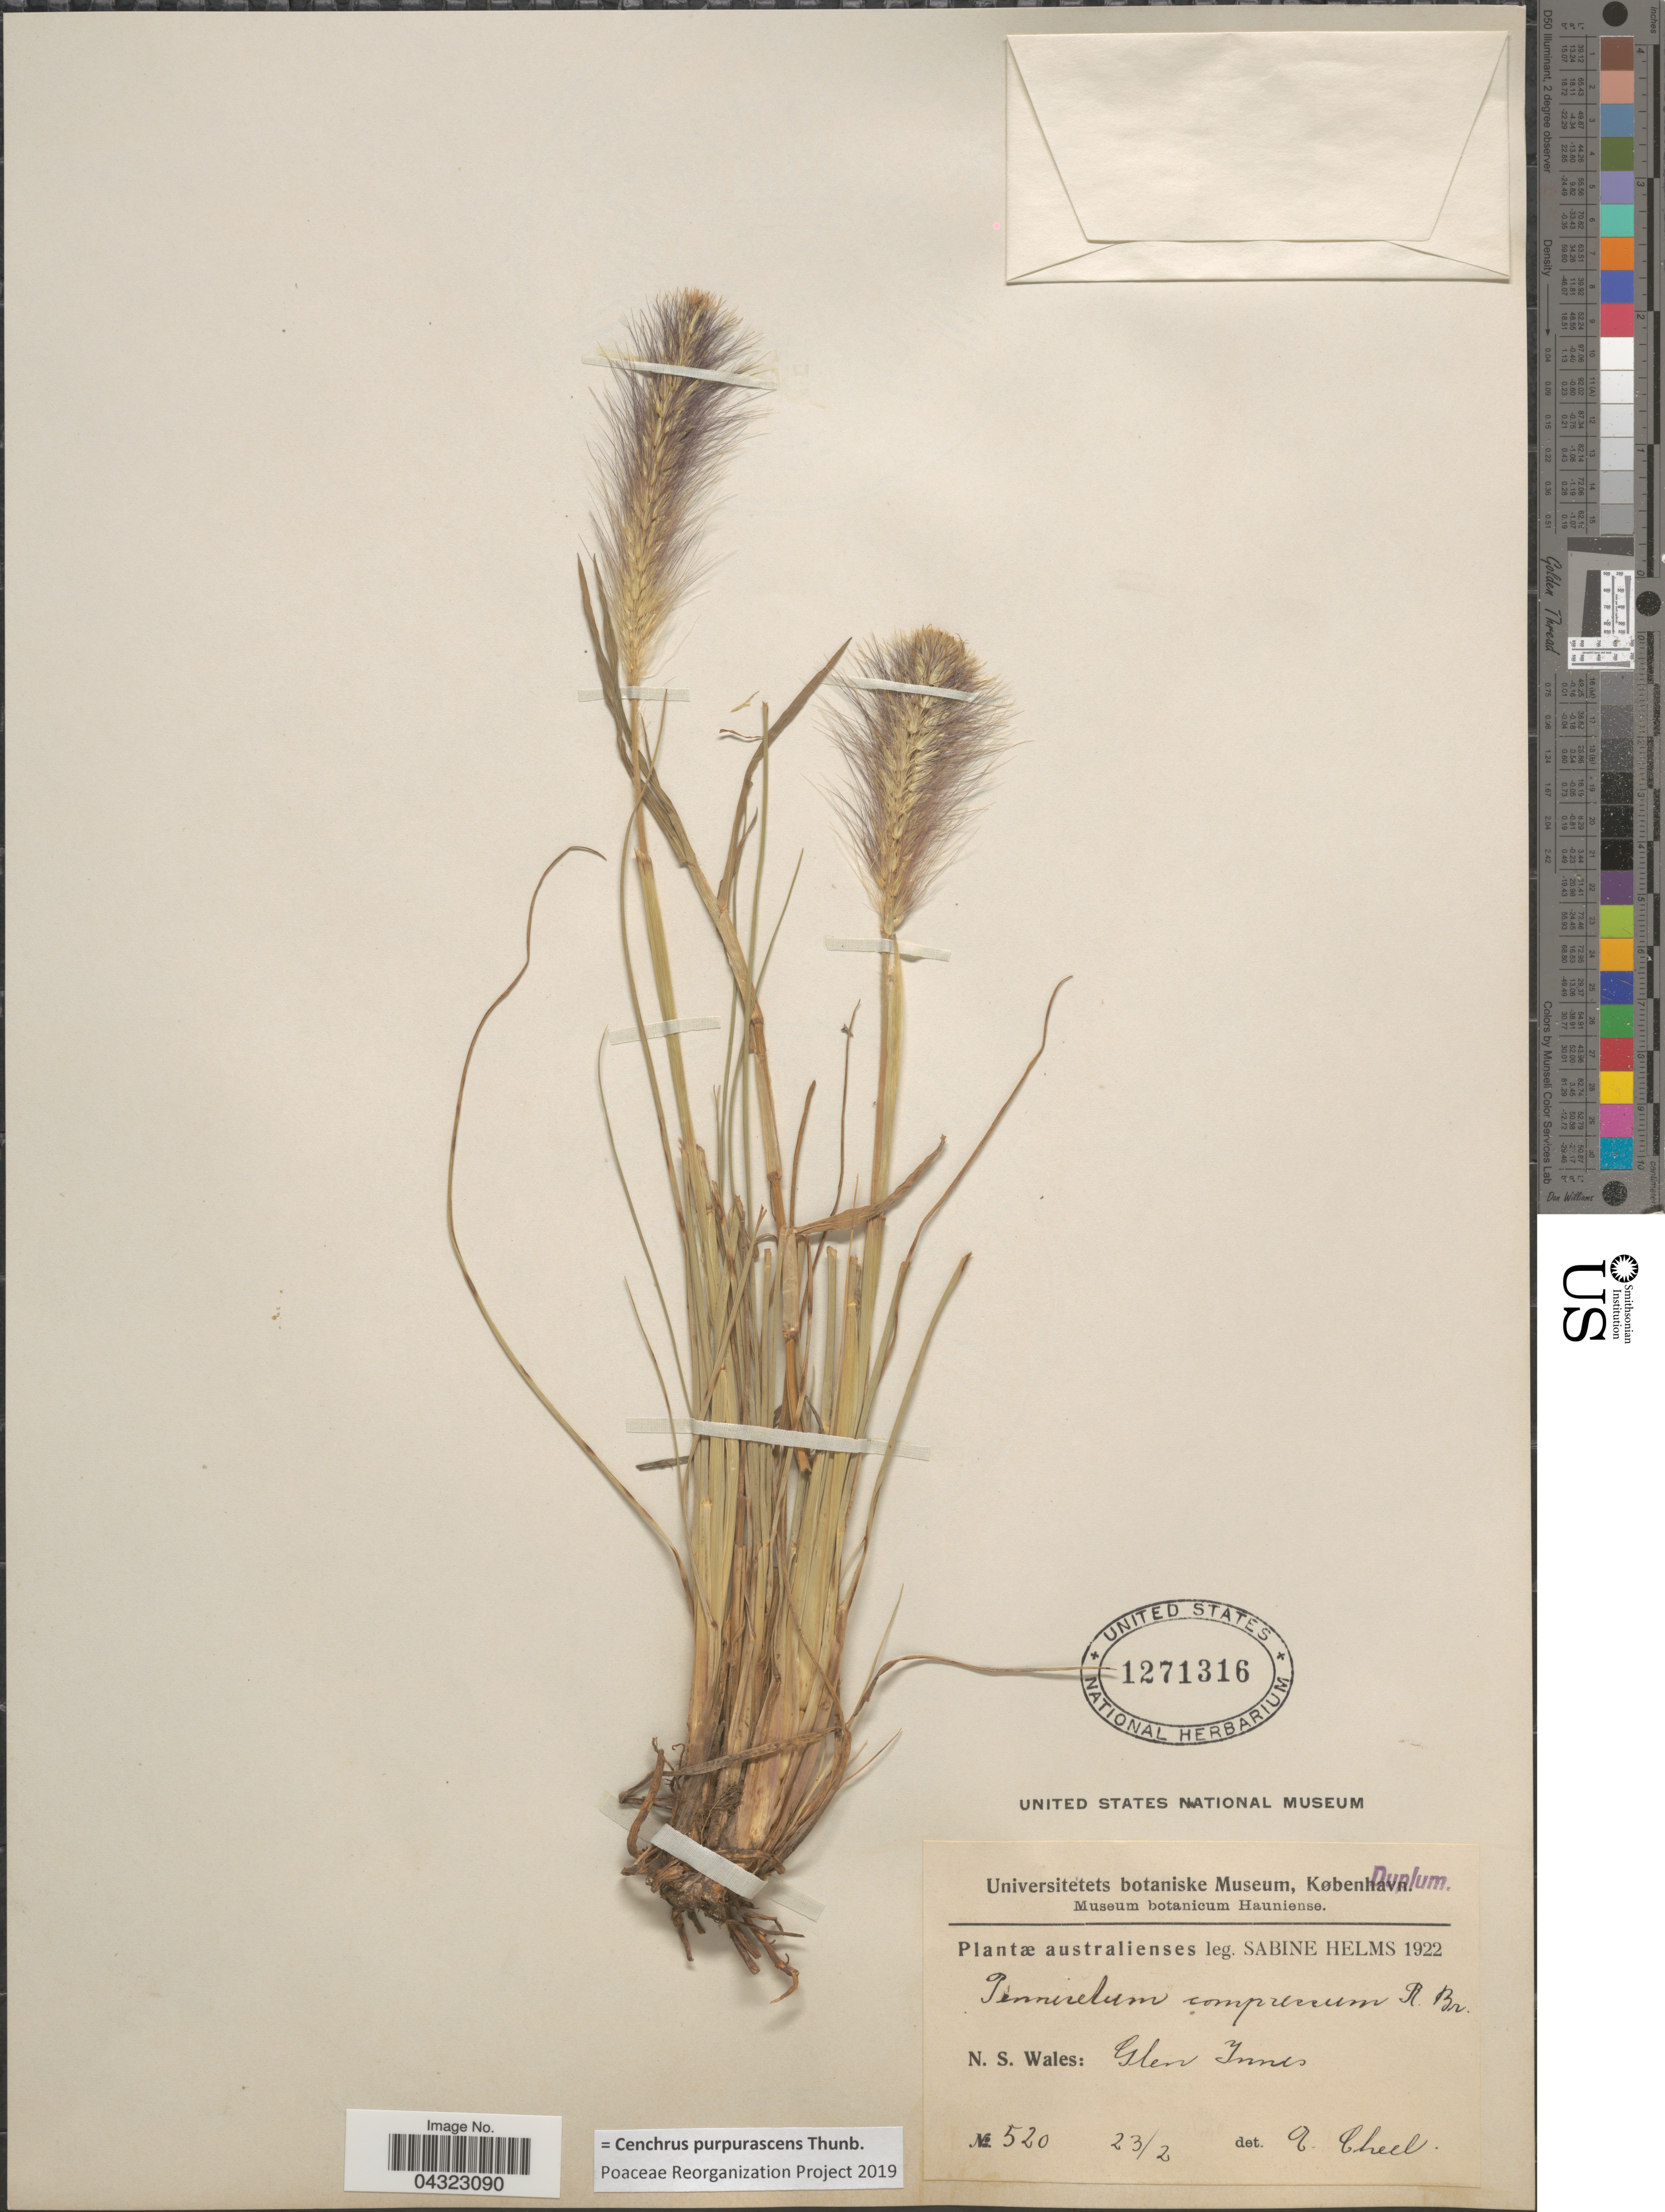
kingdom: Plantae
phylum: Tracheophyta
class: Liliopsida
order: Poales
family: Poaceae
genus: Cenchrus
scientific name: Cenchrus purpurascens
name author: Thunb.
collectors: S. Helms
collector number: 520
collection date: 1922-02-23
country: Australia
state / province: New South Wales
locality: N. S. Wales: Glen Innes.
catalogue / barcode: US 1271316